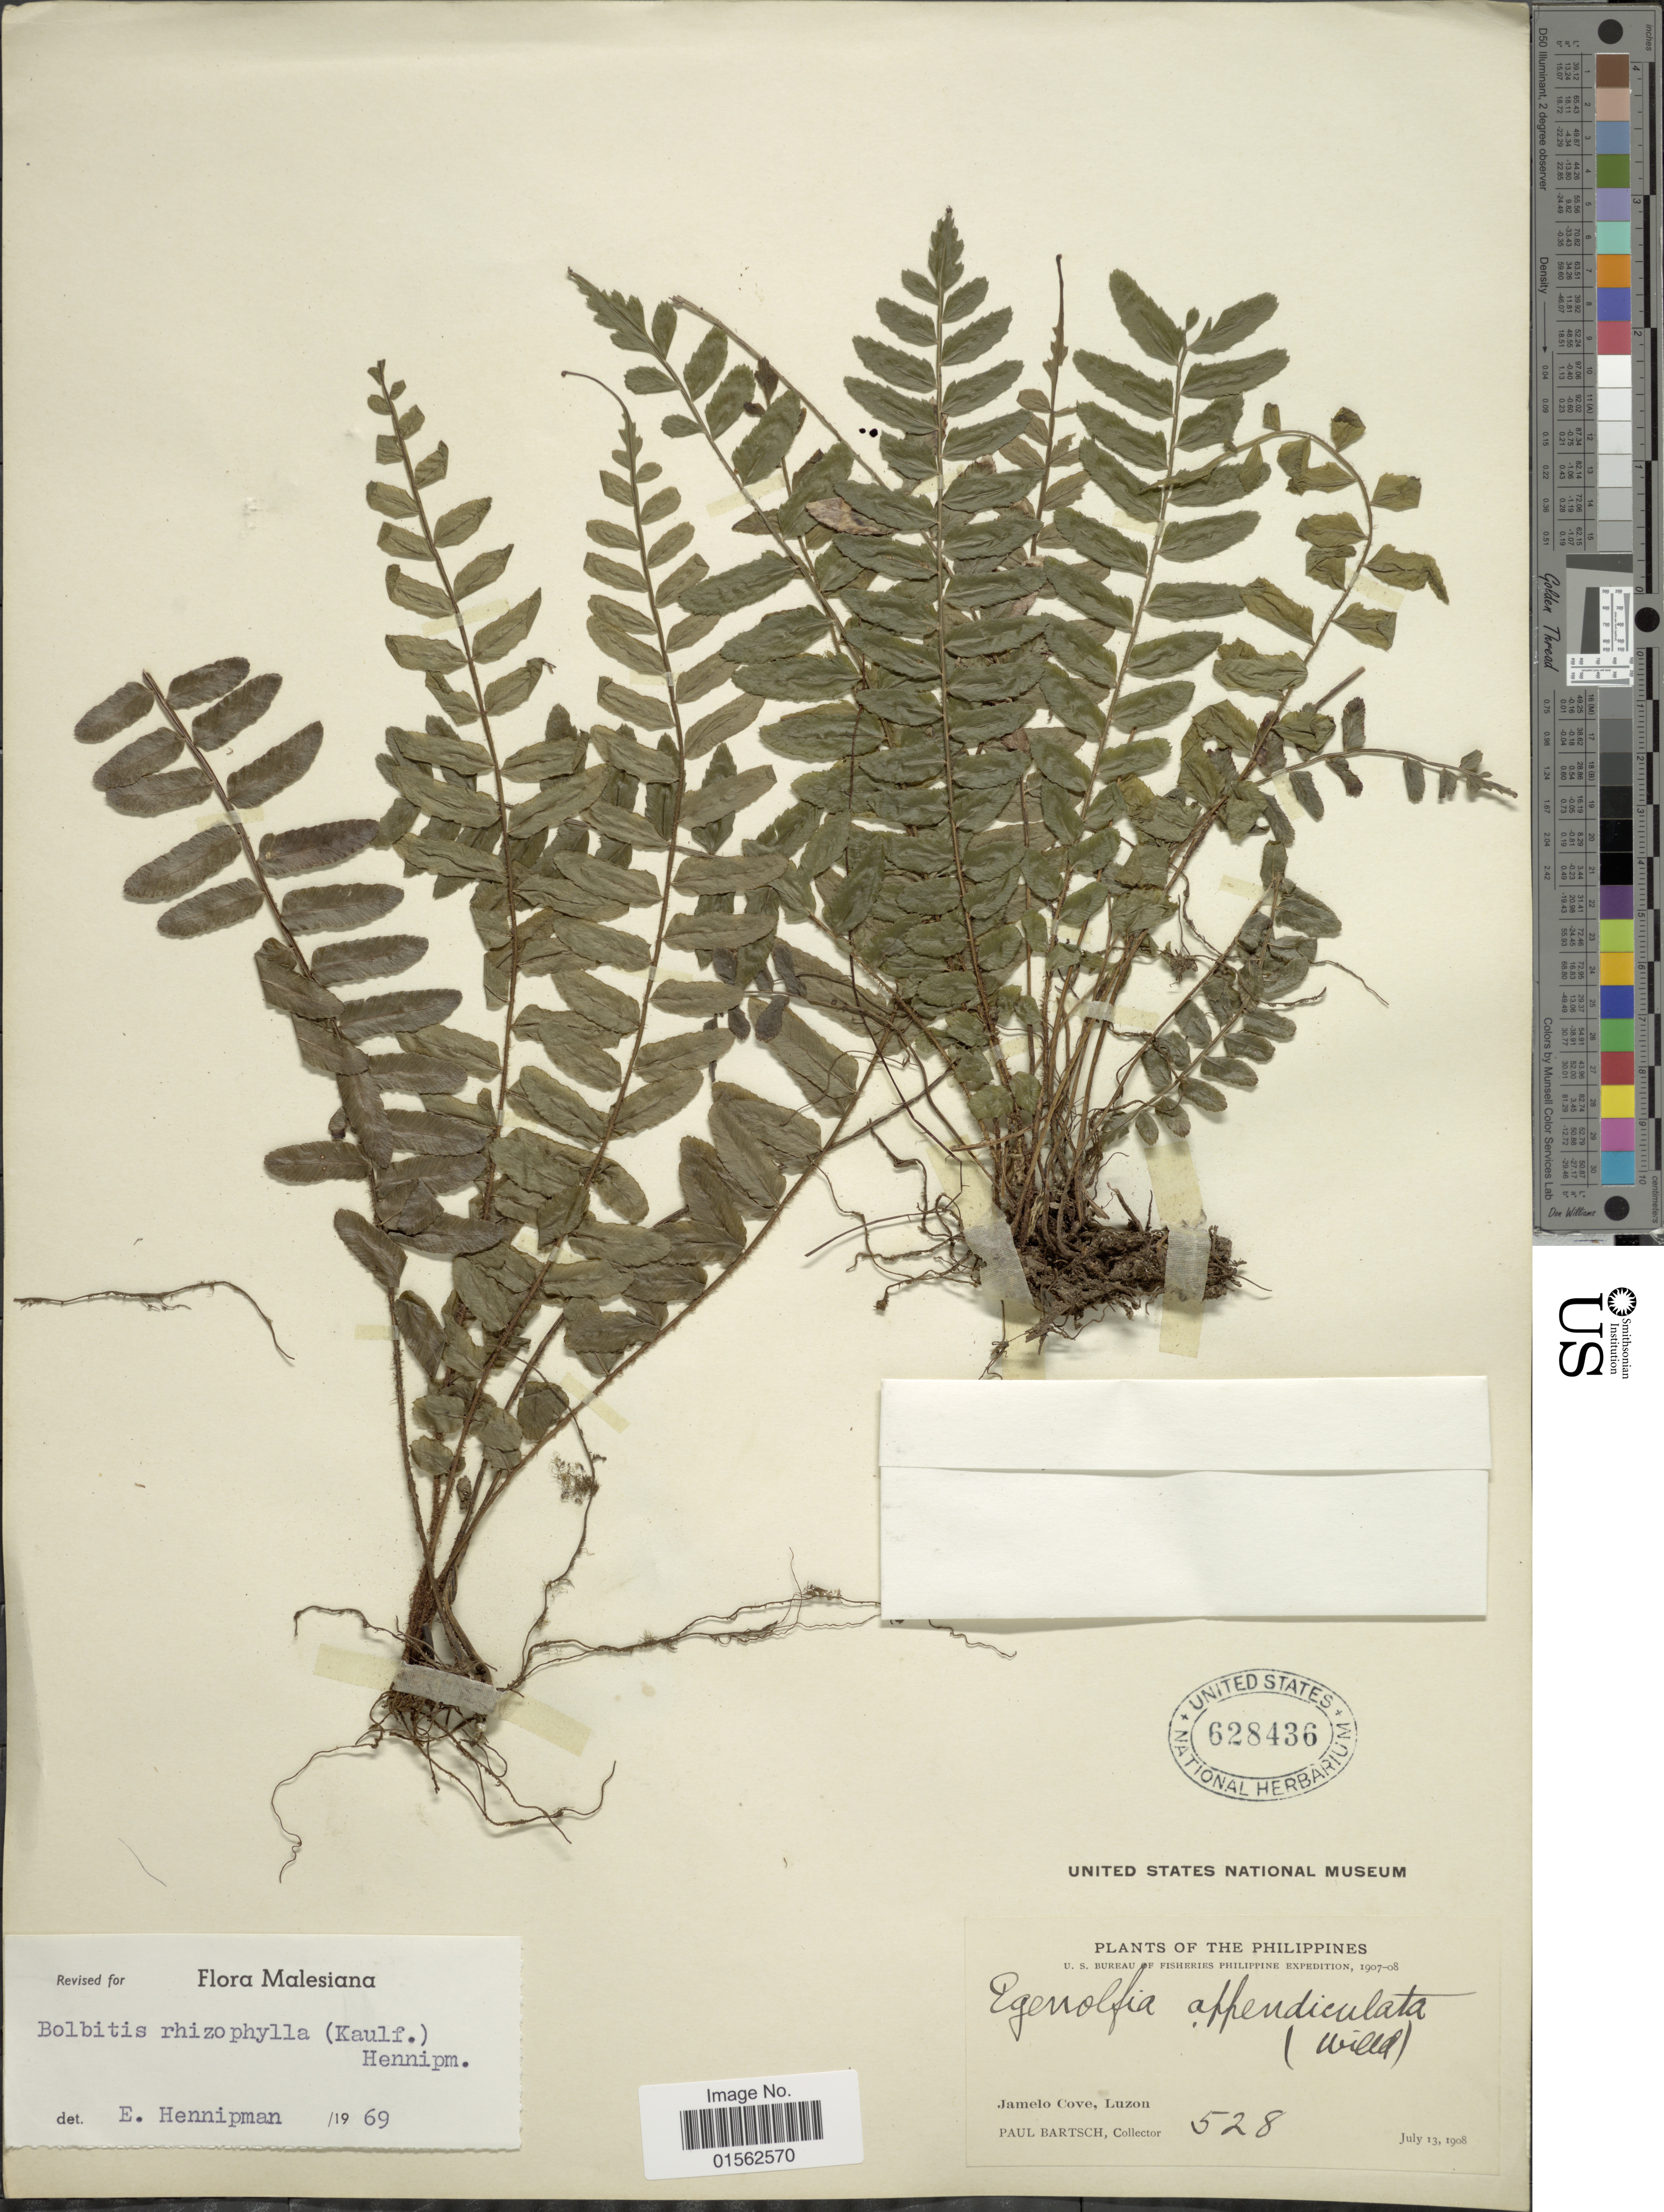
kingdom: Plantae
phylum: Tracheophyta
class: Polypodiopsida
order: Polypodiales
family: Dryopteridaceae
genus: Bolbitis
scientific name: Bolbitis rhizophylla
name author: (Kaulf.) Hennipman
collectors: P. Bartsch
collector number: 528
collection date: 1908-07-13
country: Philippines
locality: Philippines, Jamelo Cove, Luzon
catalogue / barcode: US 628436